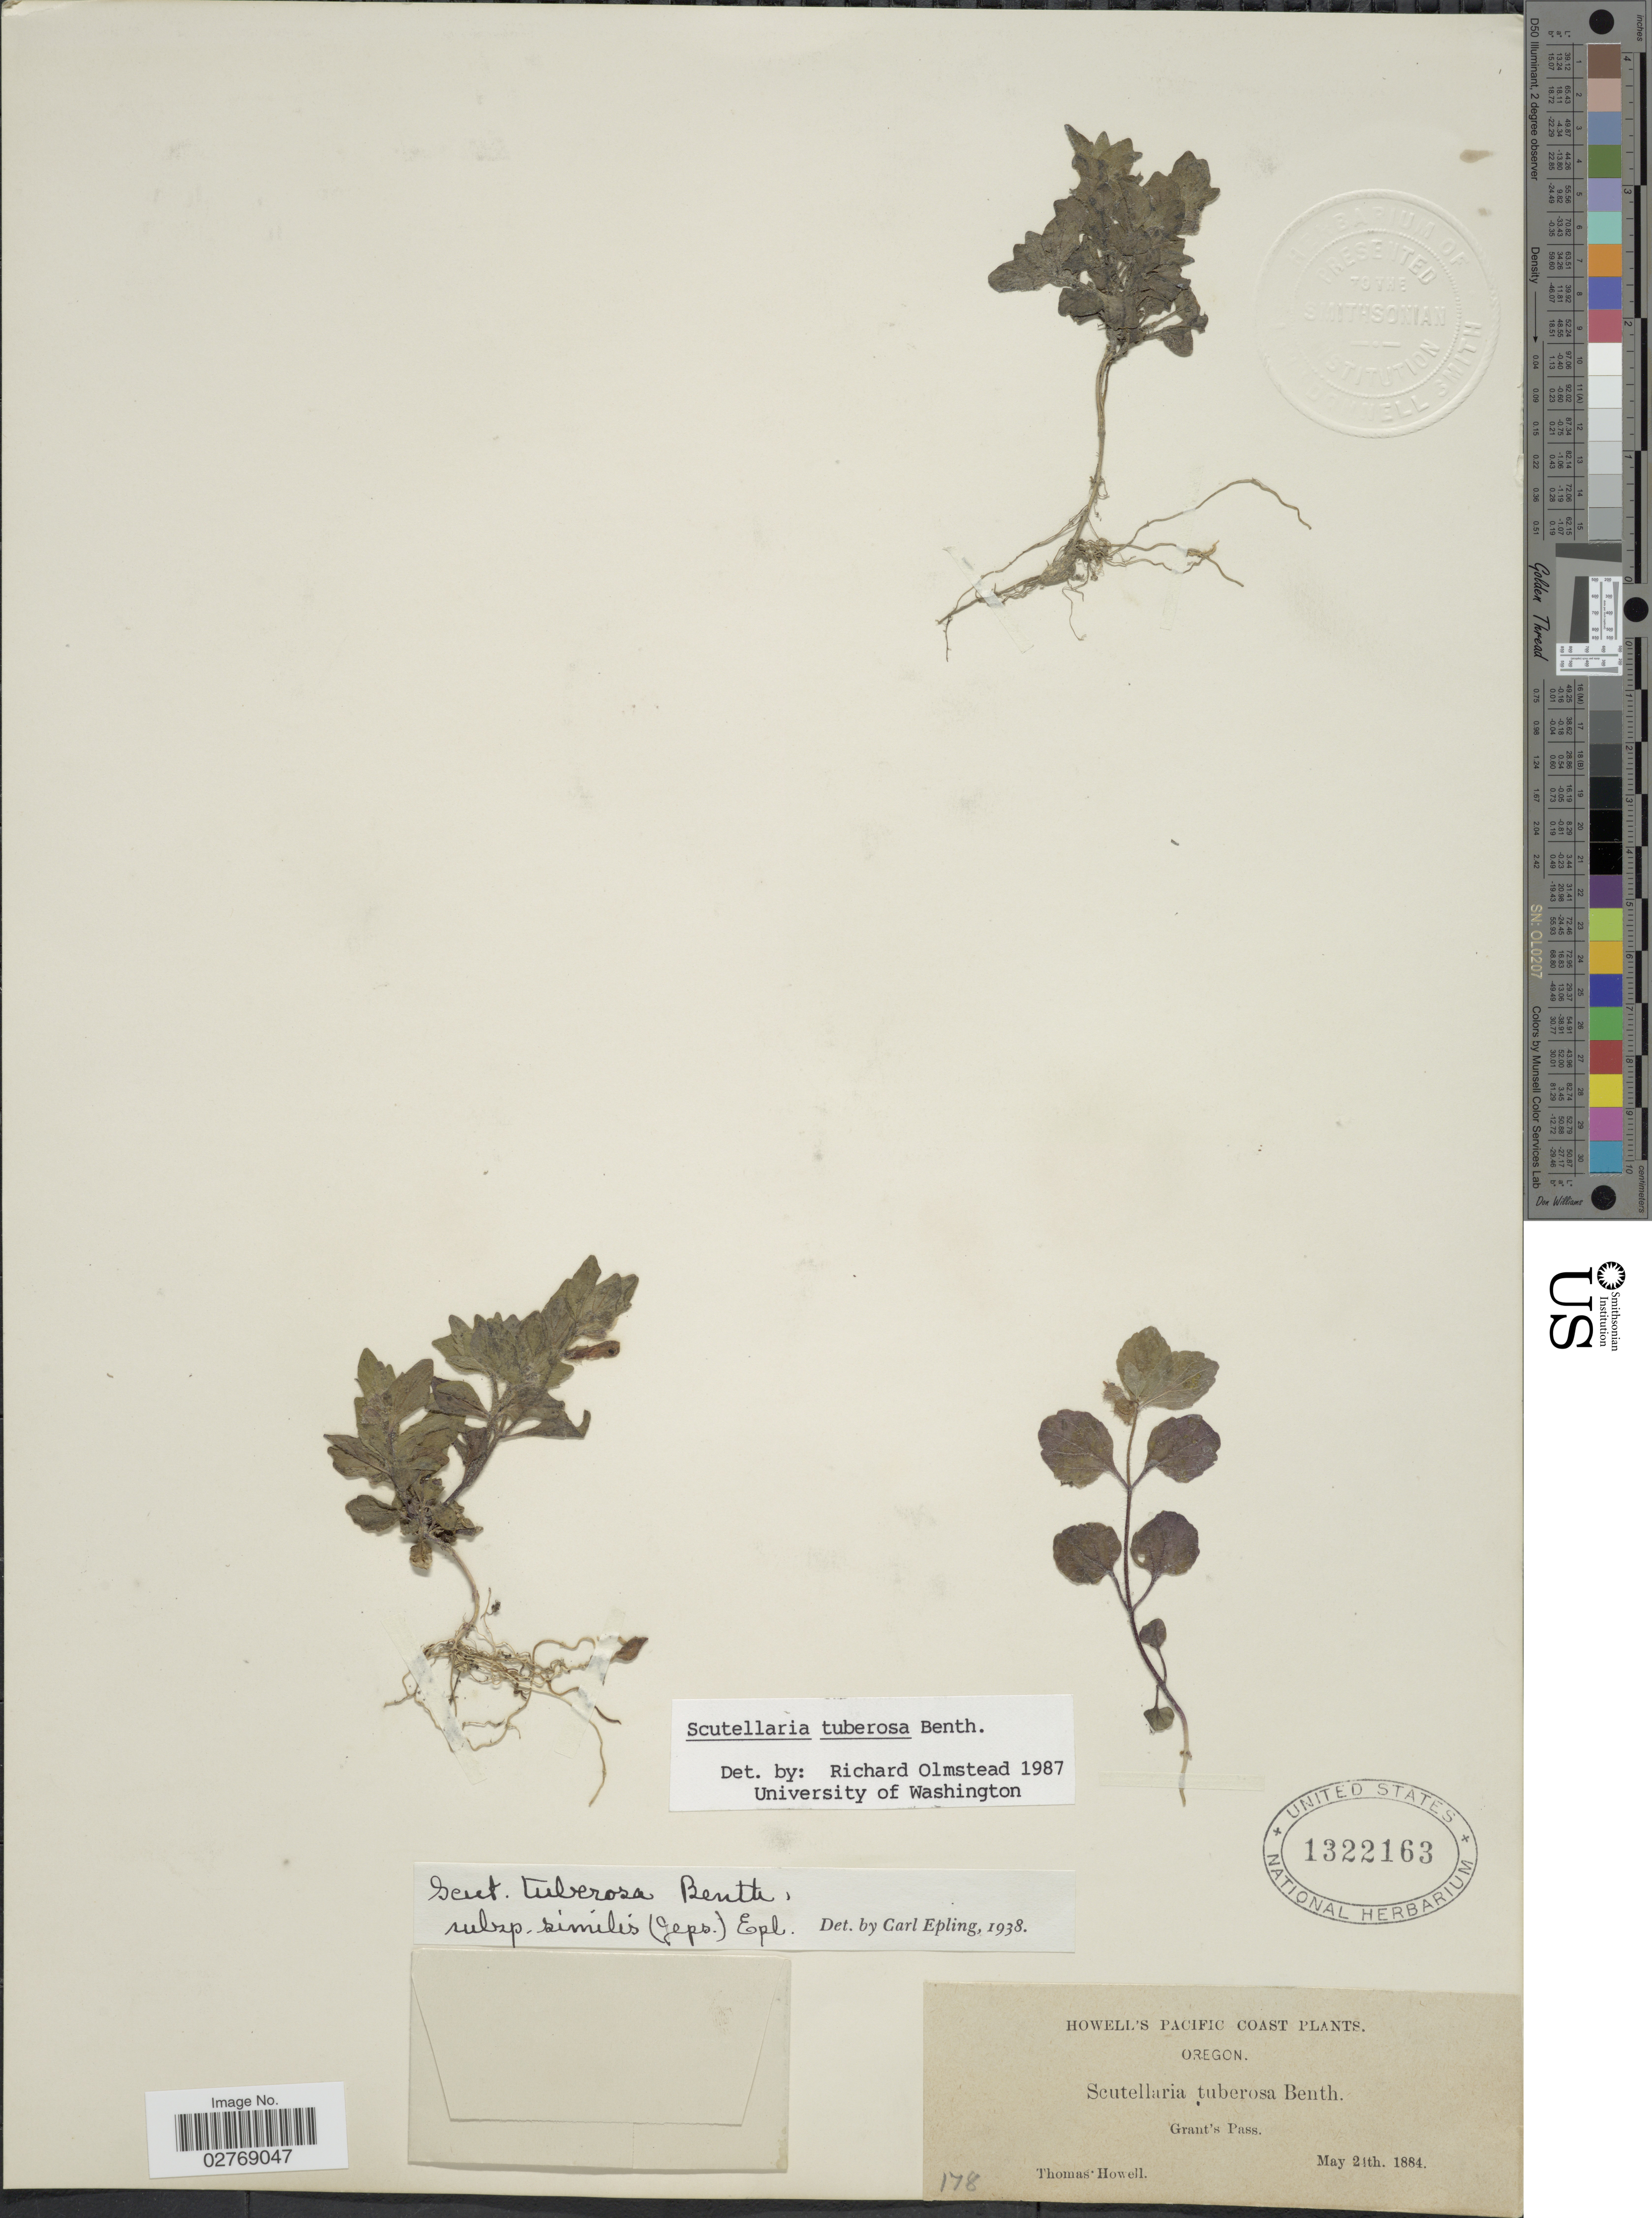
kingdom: Plantae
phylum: Tracheophyta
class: Magnoliopsida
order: Lamiales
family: Lamiaceae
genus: Scutellaria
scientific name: Scutellaria tuberosa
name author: Benth.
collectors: T. Howell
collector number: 178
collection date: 1884-05-21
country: United States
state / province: Oregon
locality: Pacific Coast. Grant's Pass.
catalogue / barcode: US 1322163